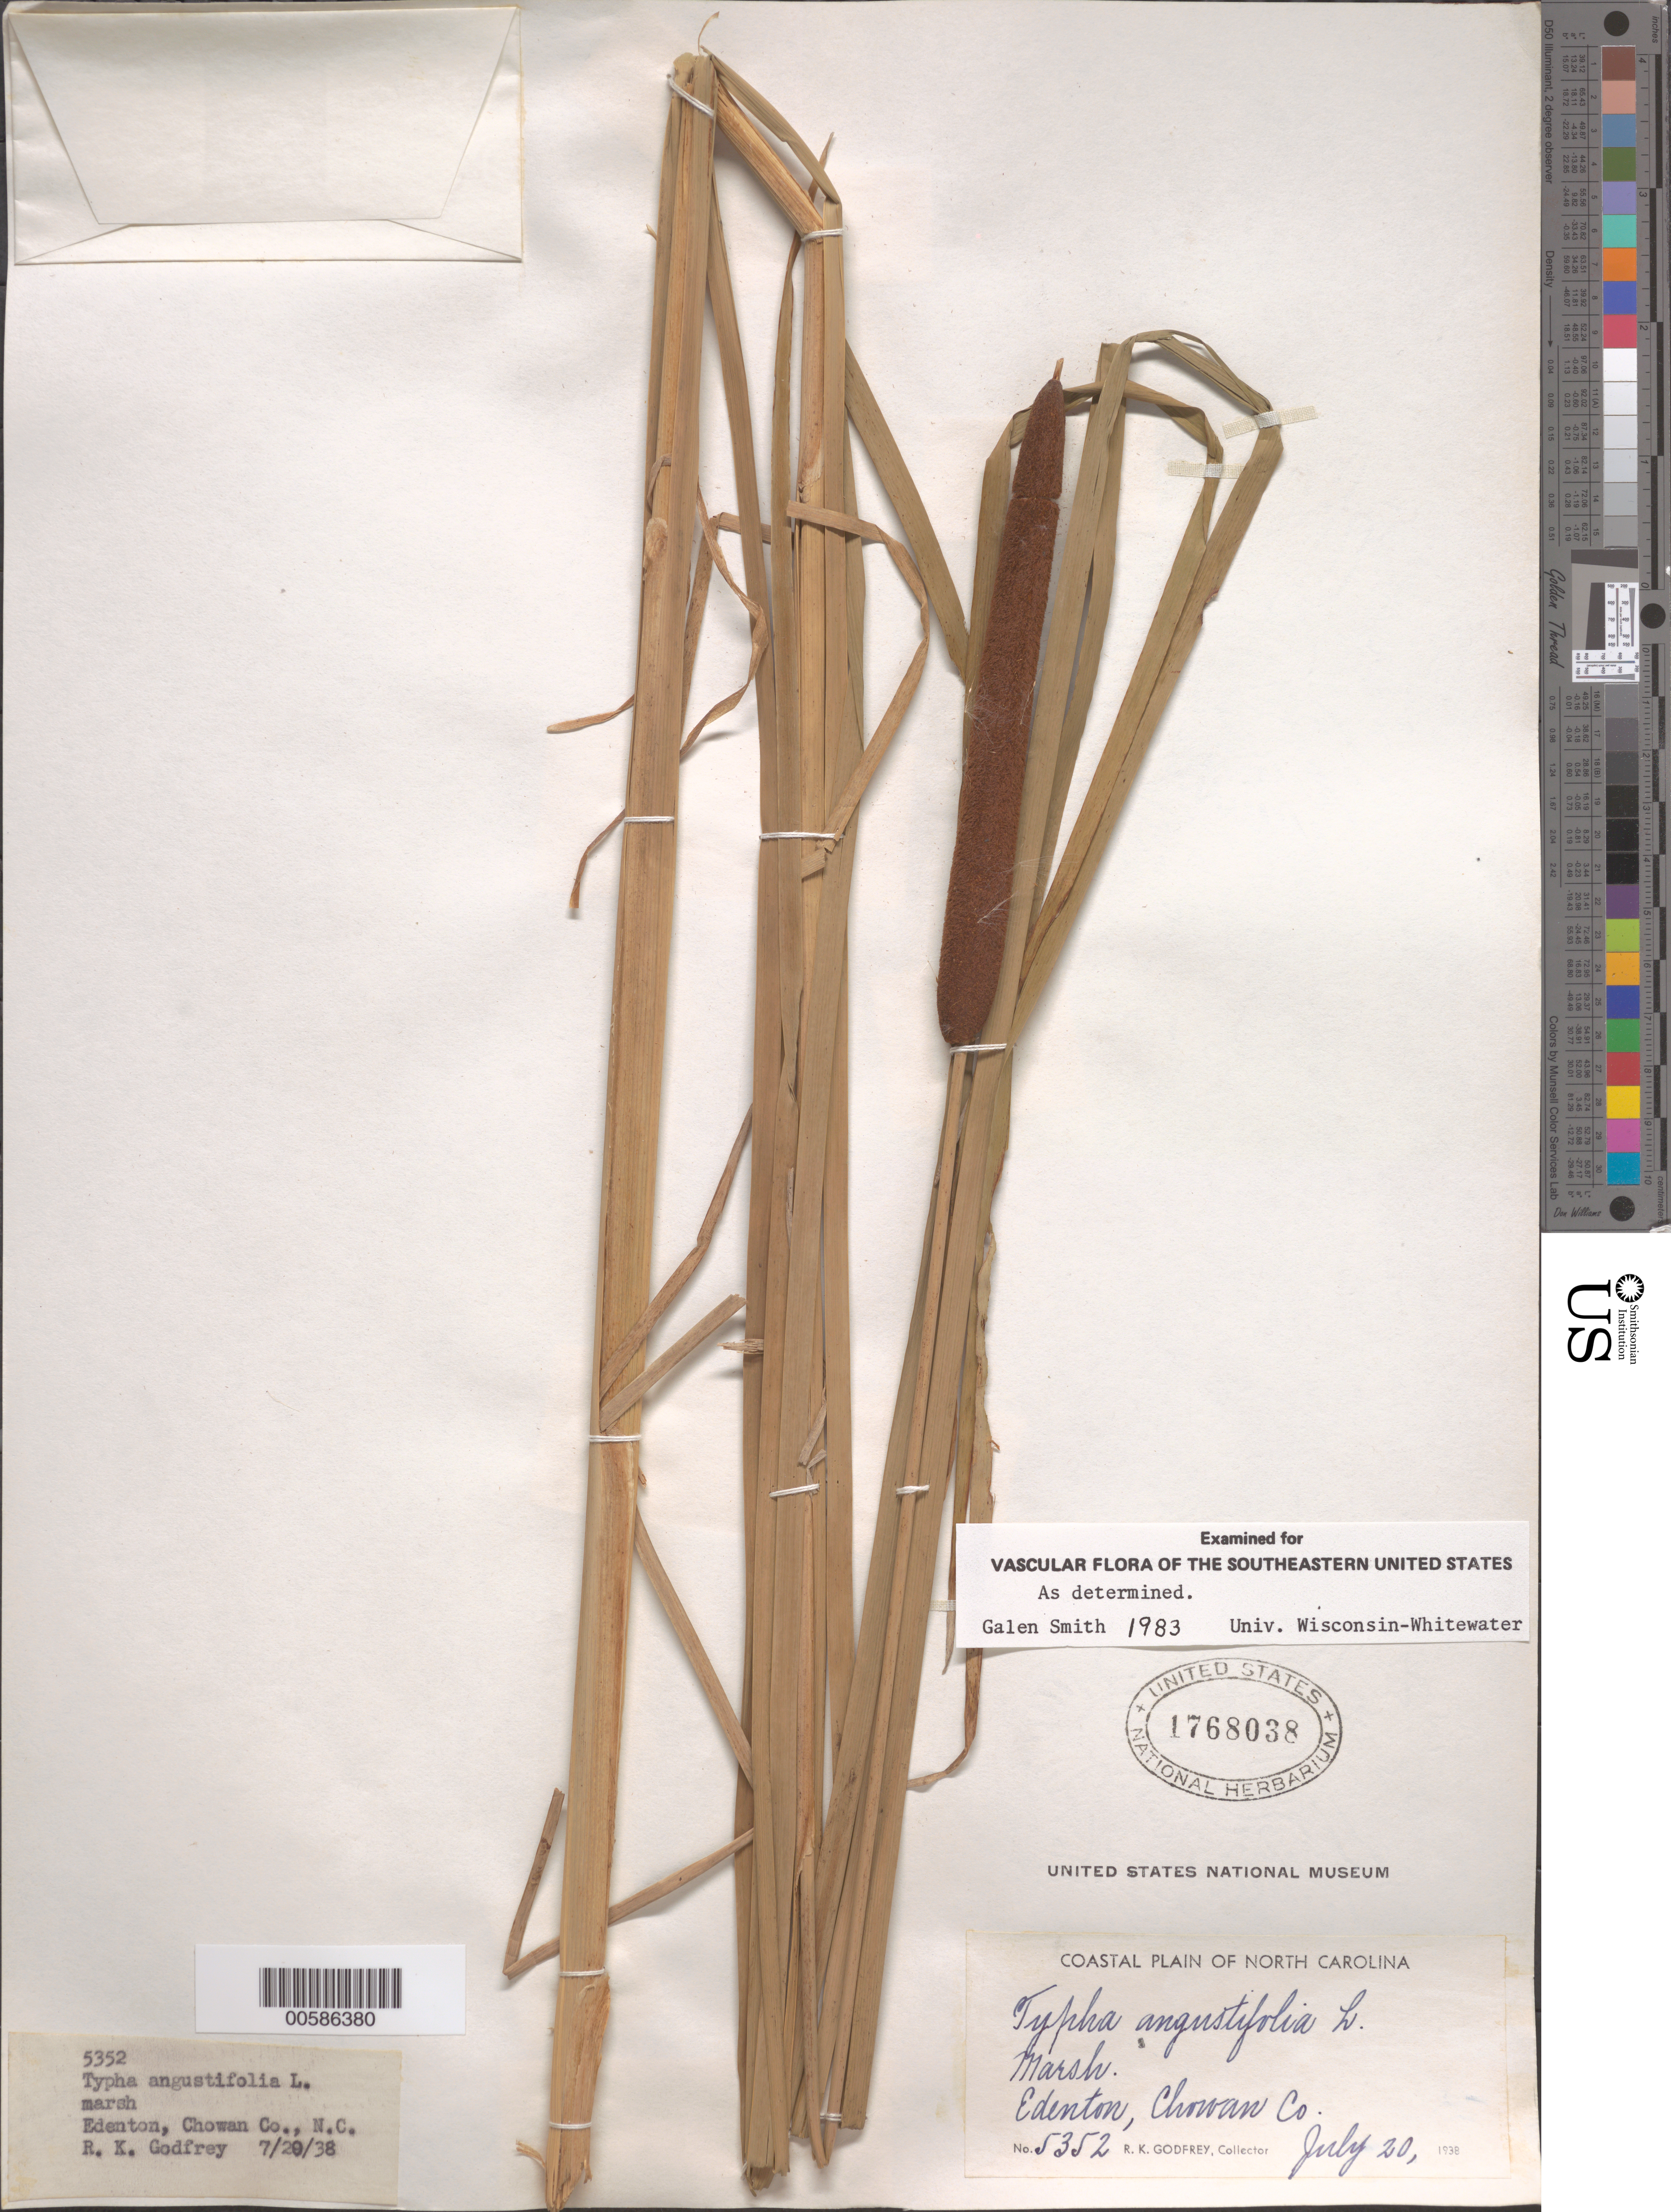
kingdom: Plantae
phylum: Tracheophyta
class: Liliopsida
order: Poales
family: Typhaceae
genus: Typha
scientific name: Typha angustifolia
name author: L.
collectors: R. K. Godfrey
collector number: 5352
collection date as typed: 20 Jul 1938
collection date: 1938-07-20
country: United States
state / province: North Carolina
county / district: Chowan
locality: Edenton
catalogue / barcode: US 1768038